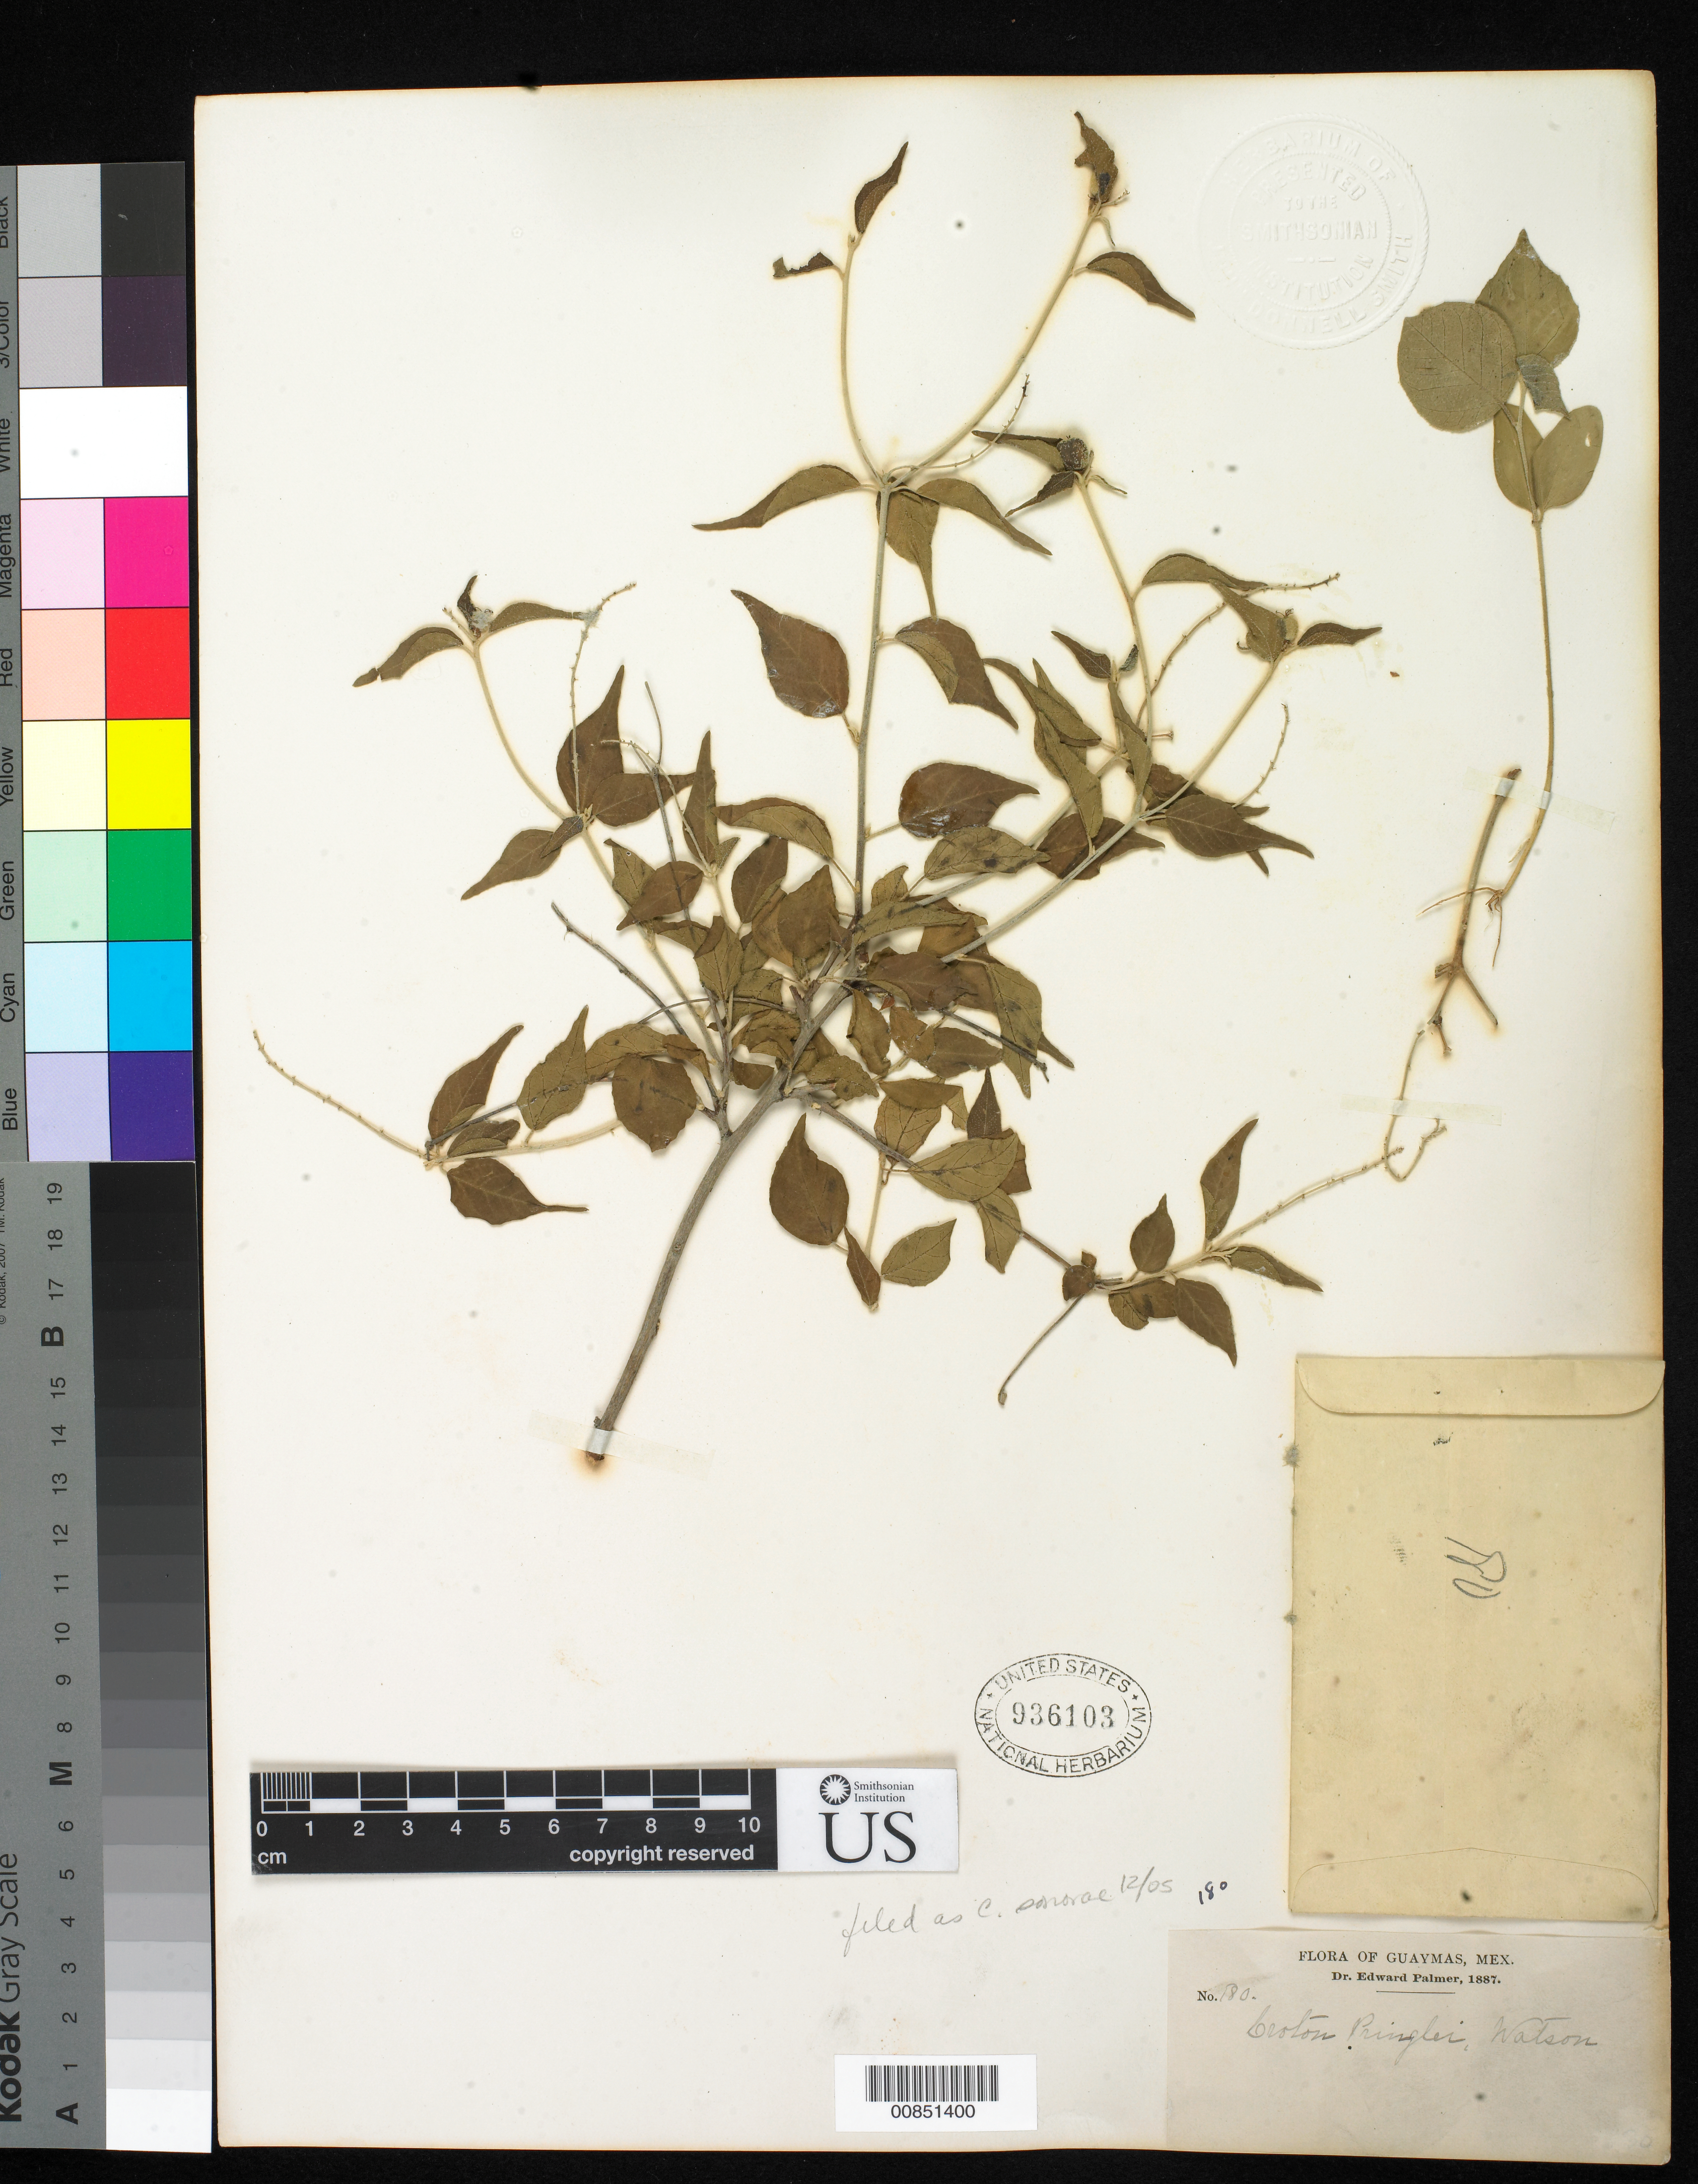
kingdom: Plantae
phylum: Tracheophyta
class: Magnoliopsida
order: Malpighiales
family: Euphorbiaceae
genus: Croton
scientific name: Croton furcellatus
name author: Baill.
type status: Isotype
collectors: E. Palmer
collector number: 180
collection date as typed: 1887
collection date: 1887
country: Mexico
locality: Guaymas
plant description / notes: Baillon (1891) cited the type of Croton furcellatus as "Scott-Elliot 180" from Madagascar, apparently due a labeling mix-up; the type is actually Palmer 180 from Mexico (B. van Ee & P. Berry, email comm. Oct. 2014).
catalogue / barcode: US 936103